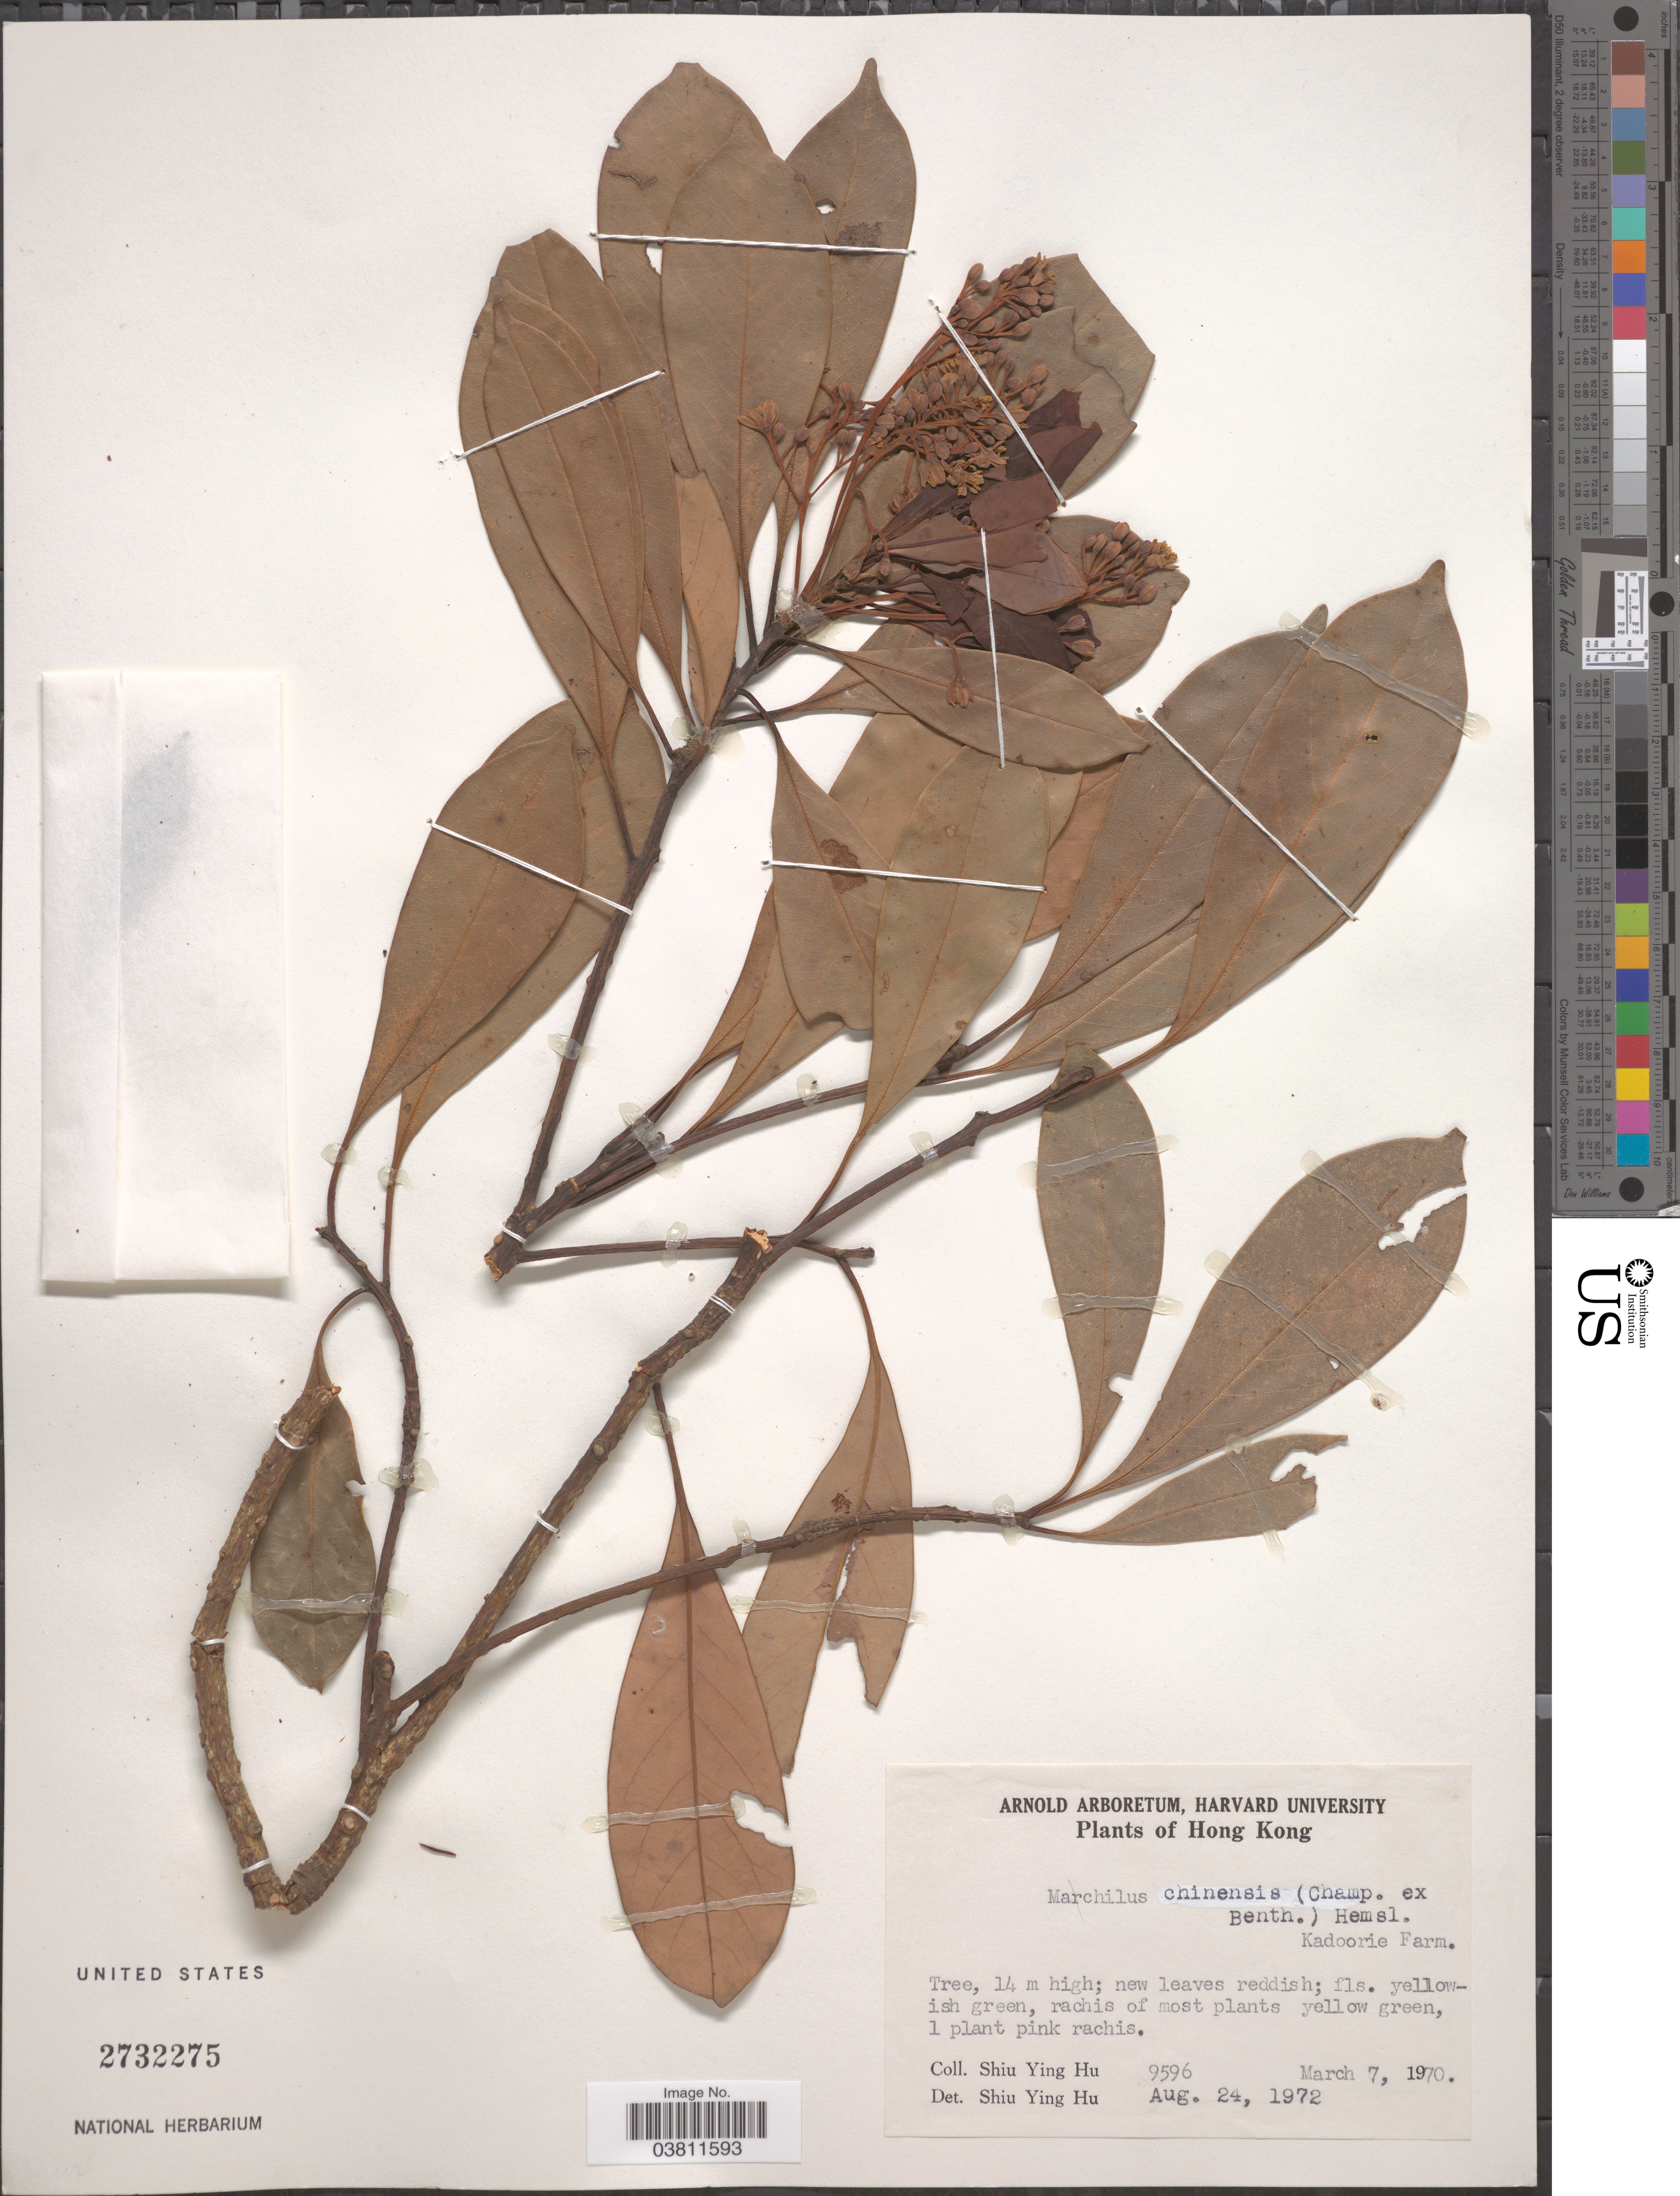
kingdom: Plantae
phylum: Tracheophyta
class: Magnoliopsida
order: Laurales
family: Lauraceae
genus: Machilus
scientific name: Machilus chinensis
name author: (Benth.) Hemsl.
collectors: S. Y. Hu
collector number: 9596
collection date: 1970-03-07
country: China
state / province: Hong Kong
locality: Kadoorie Farm.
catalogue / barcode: US 2732275